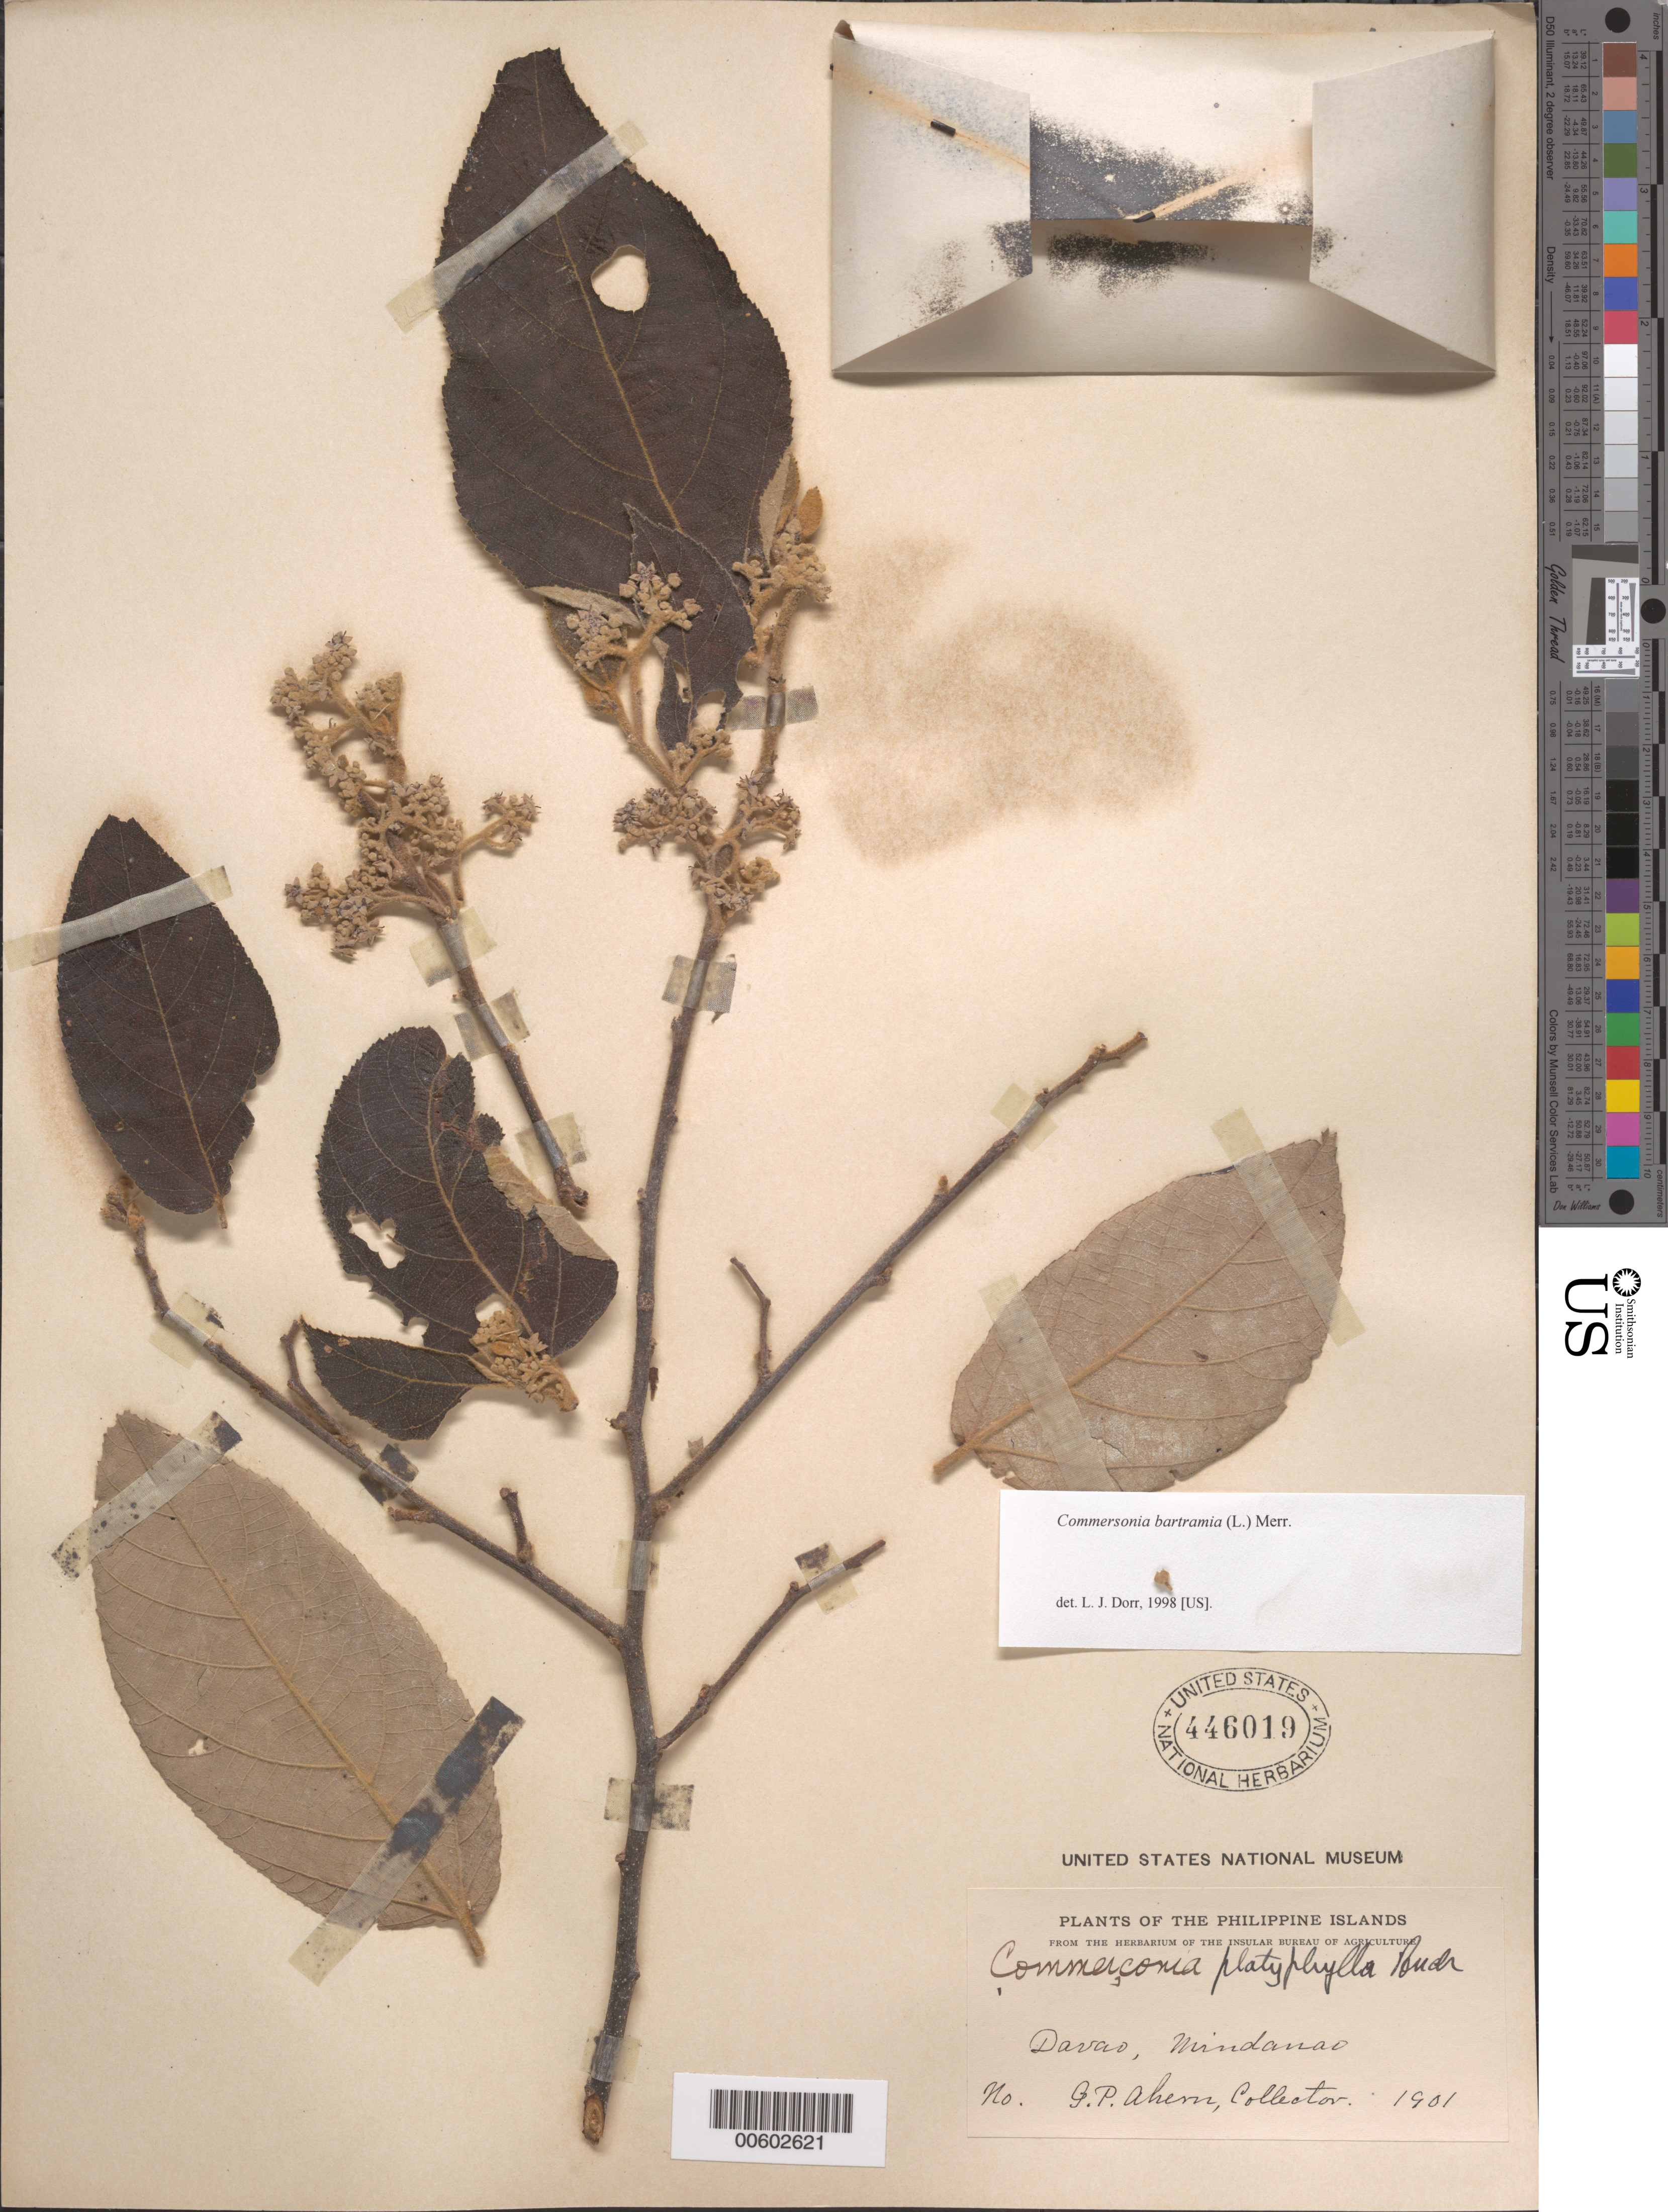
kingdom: Plantae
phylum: Tracheophyta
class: Magnoliopsida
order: Malvales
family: Malvaceae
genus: Commersonia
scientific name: Commersonia bartramia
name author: (L.) Merr.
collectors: G. Ahern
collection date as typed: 1901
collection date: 1901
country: Philippines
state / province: Davao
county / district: Davao del Sur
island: Mindanao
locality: Davao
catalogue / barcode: US 446019